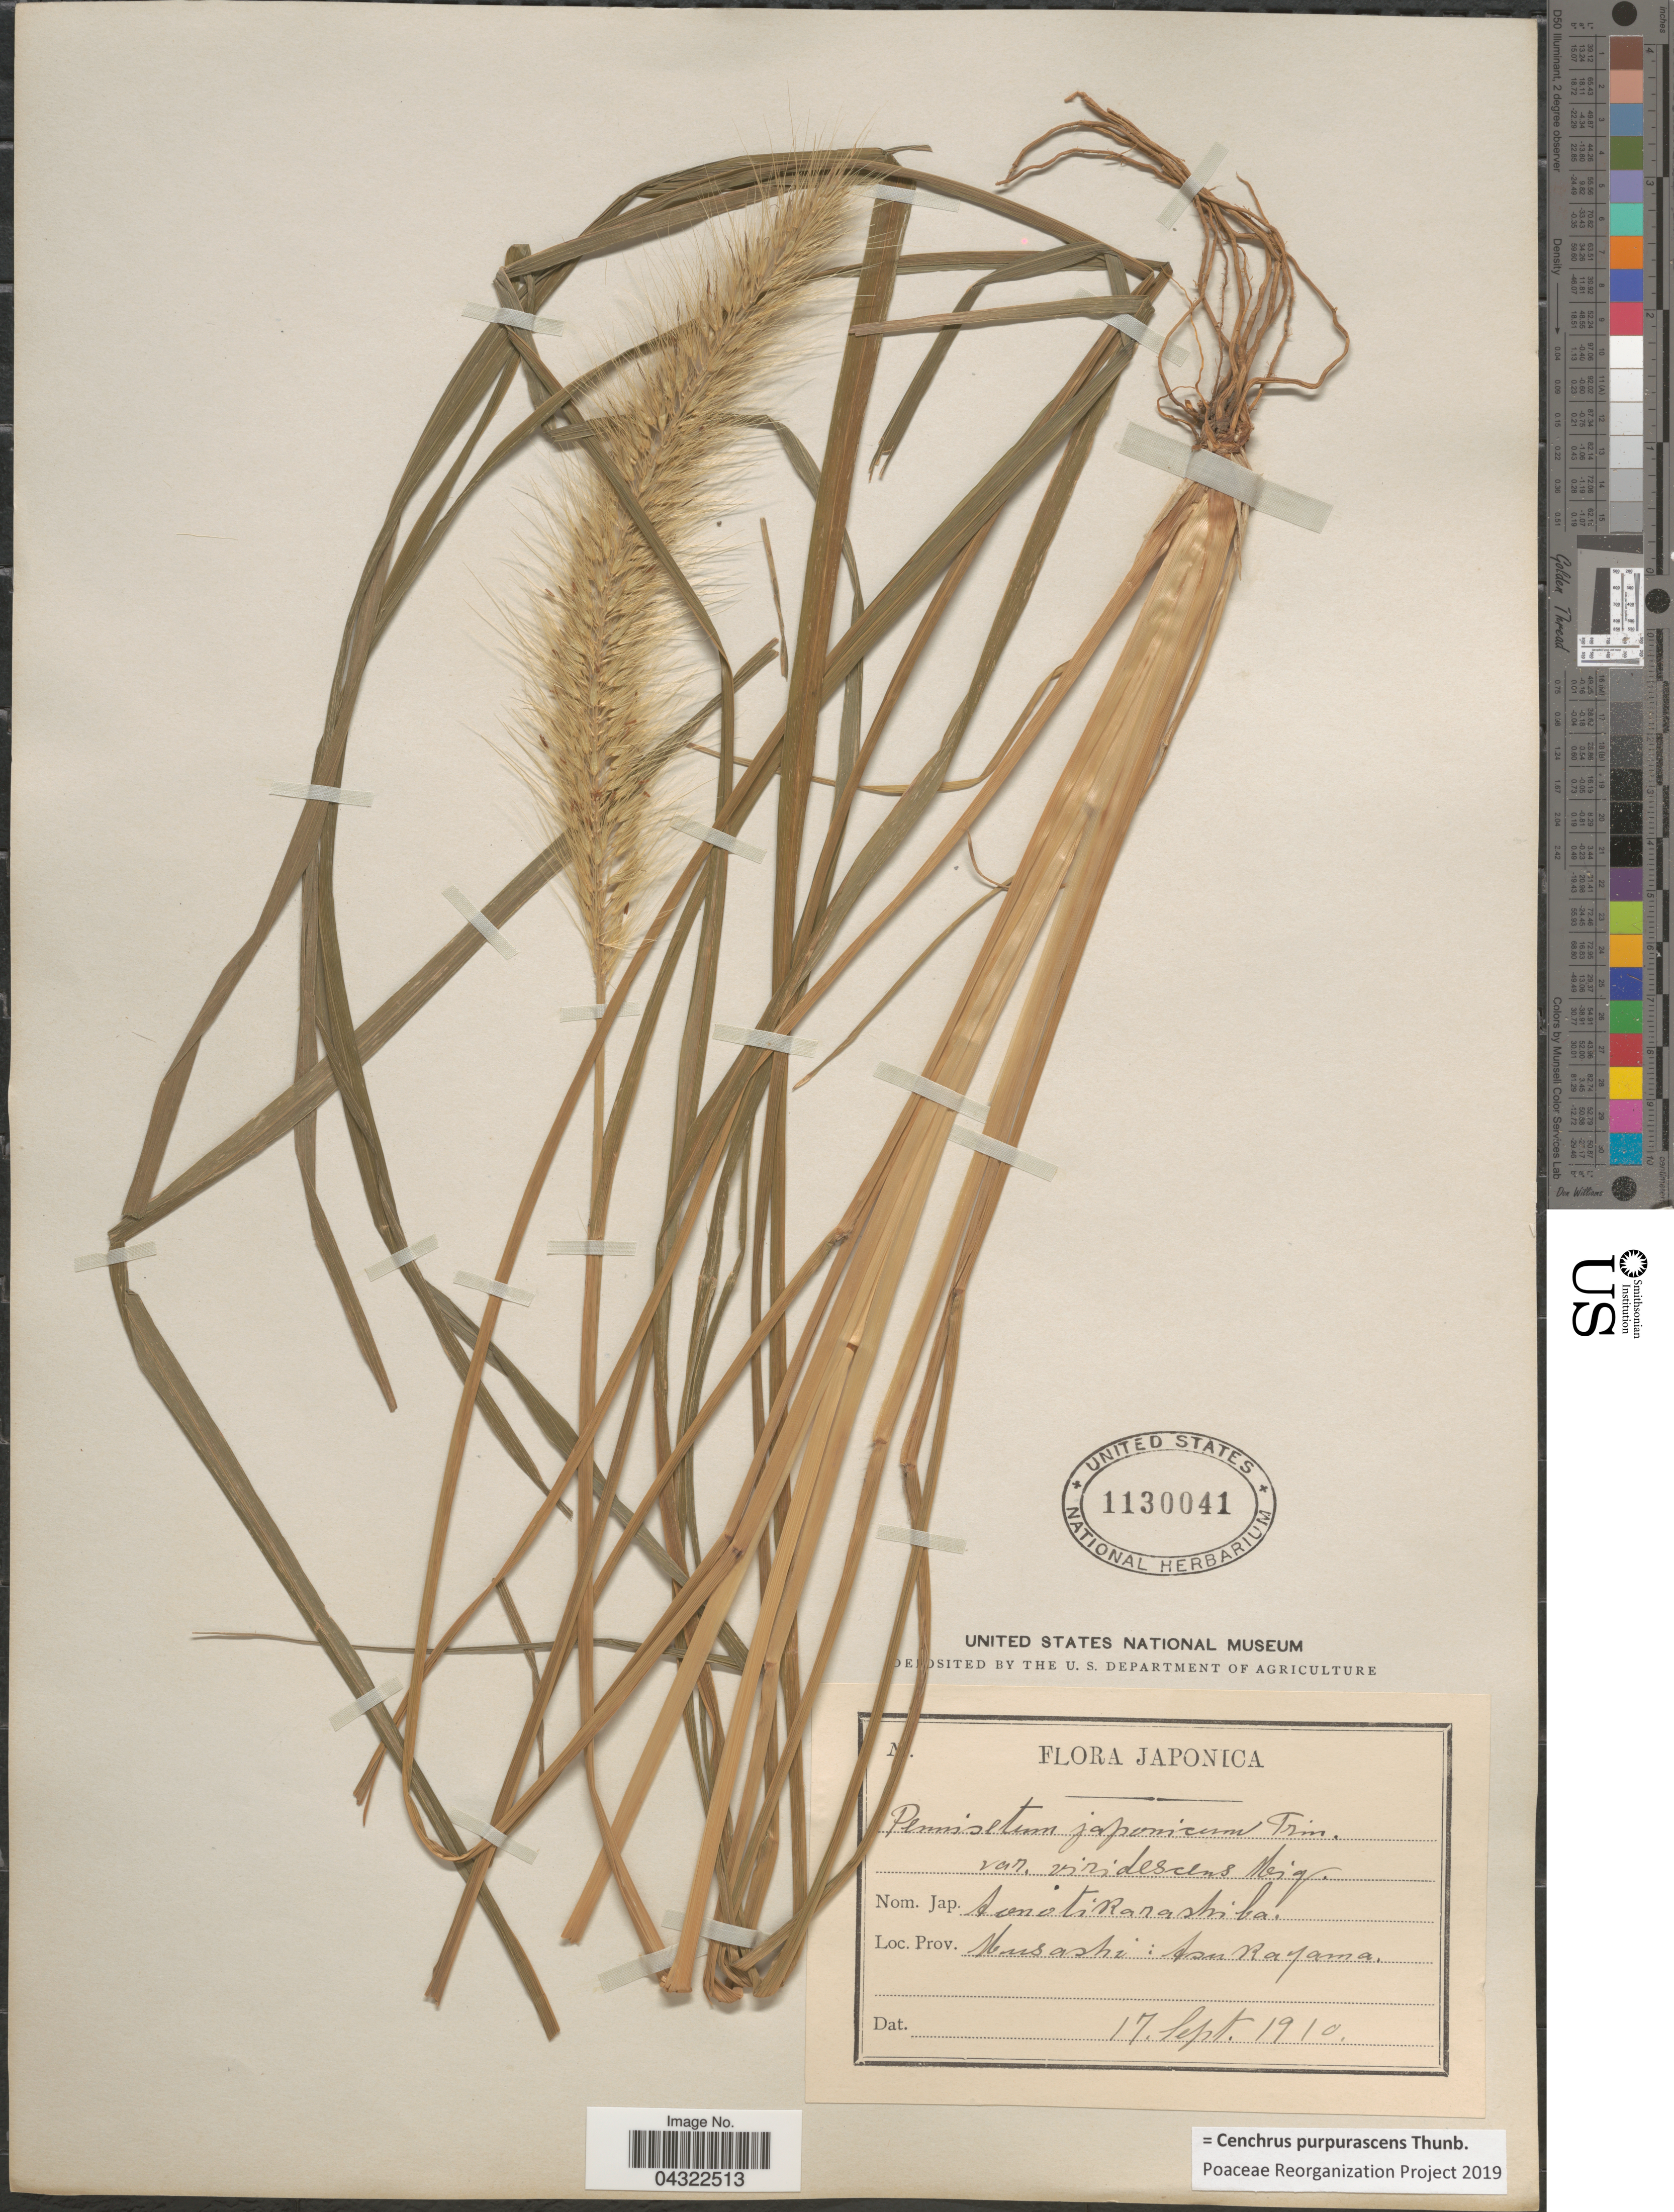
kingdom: Plantae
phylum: Tracheophyta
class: Liliopsida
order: Poales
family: Poaceae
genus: Cenchrus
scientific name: Cenchrus purpurascens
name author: Thunb.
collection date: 1910-09-17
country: Japan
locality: Prov. Musashi: Asu Rayama.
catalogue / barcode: US 1130041